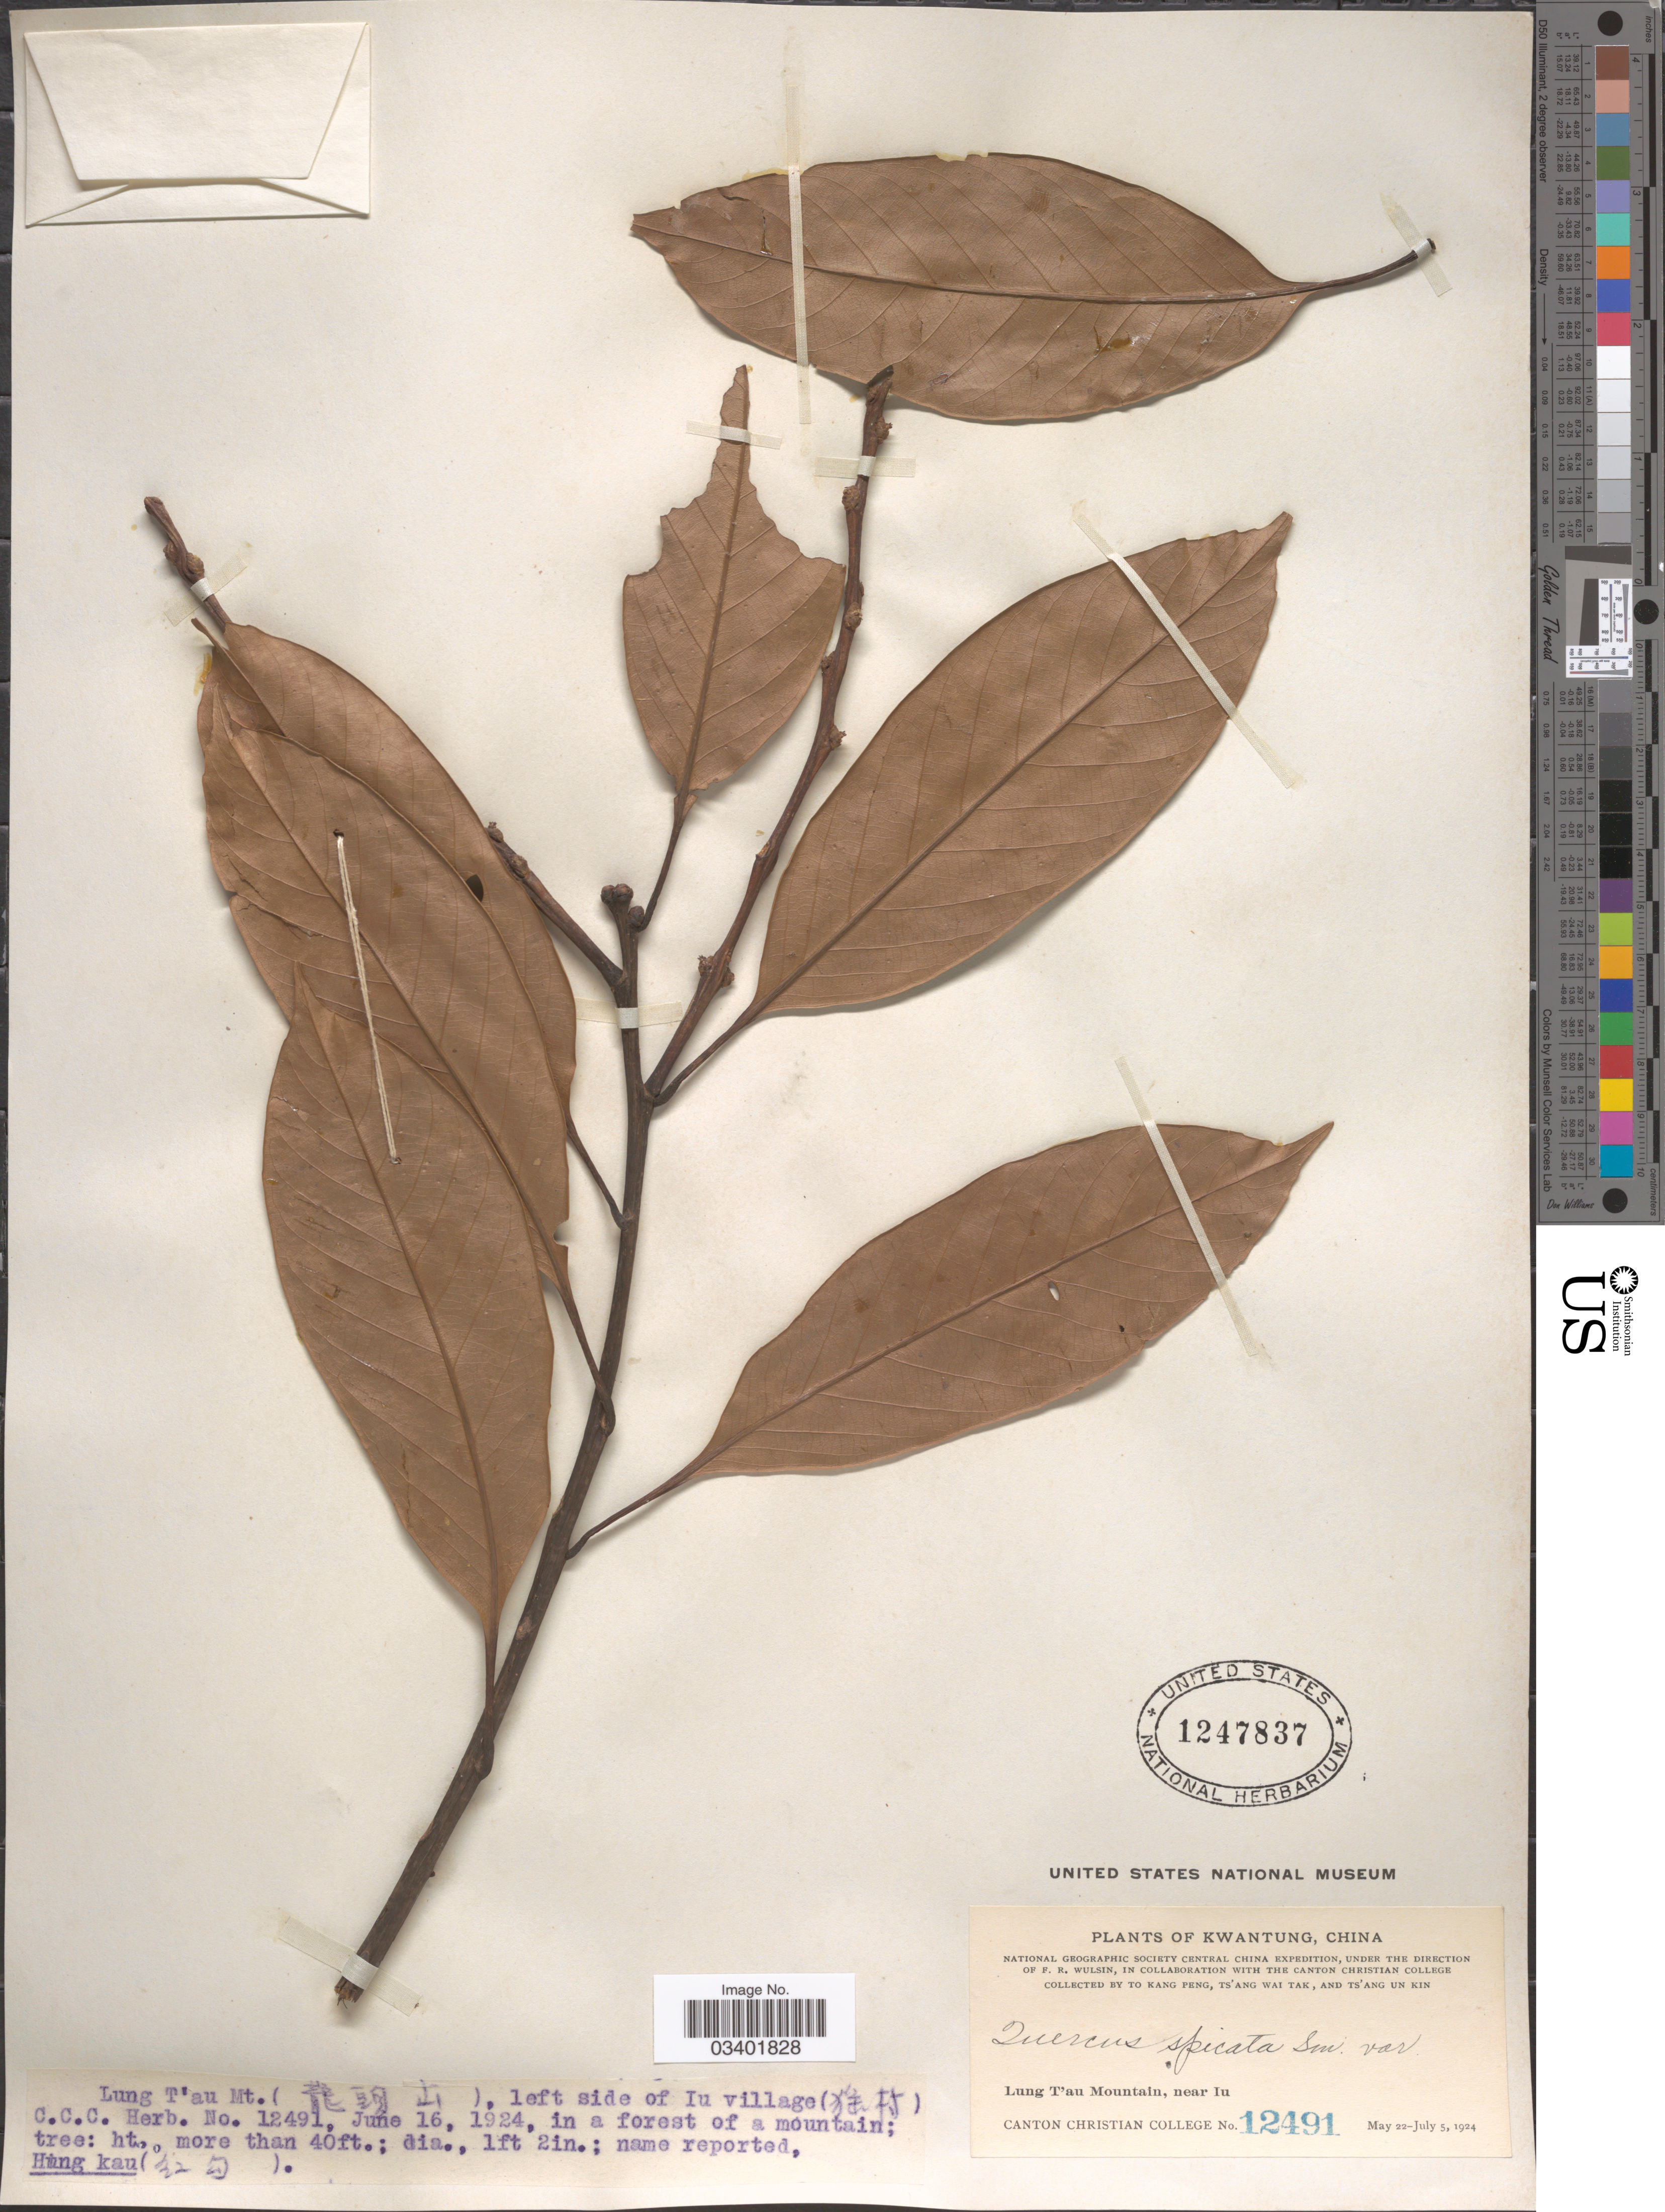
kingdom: Plantae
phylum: Tracheophyta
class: Magnoliopsida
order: Fagales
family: Fagaceae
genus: Lithocarpus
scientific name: Lithocarpus elegans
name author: (Blume) Hatus. ex Soepadmo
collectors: T. K. Peng, W. T. Tsang & Ts' Ang Un Kin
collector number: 12491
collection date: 1924-06-16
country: China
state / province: Guangdong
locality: Kwantung, Lung T'au Mt. (X), left side of Iu village (X).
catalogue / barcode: US 1247837